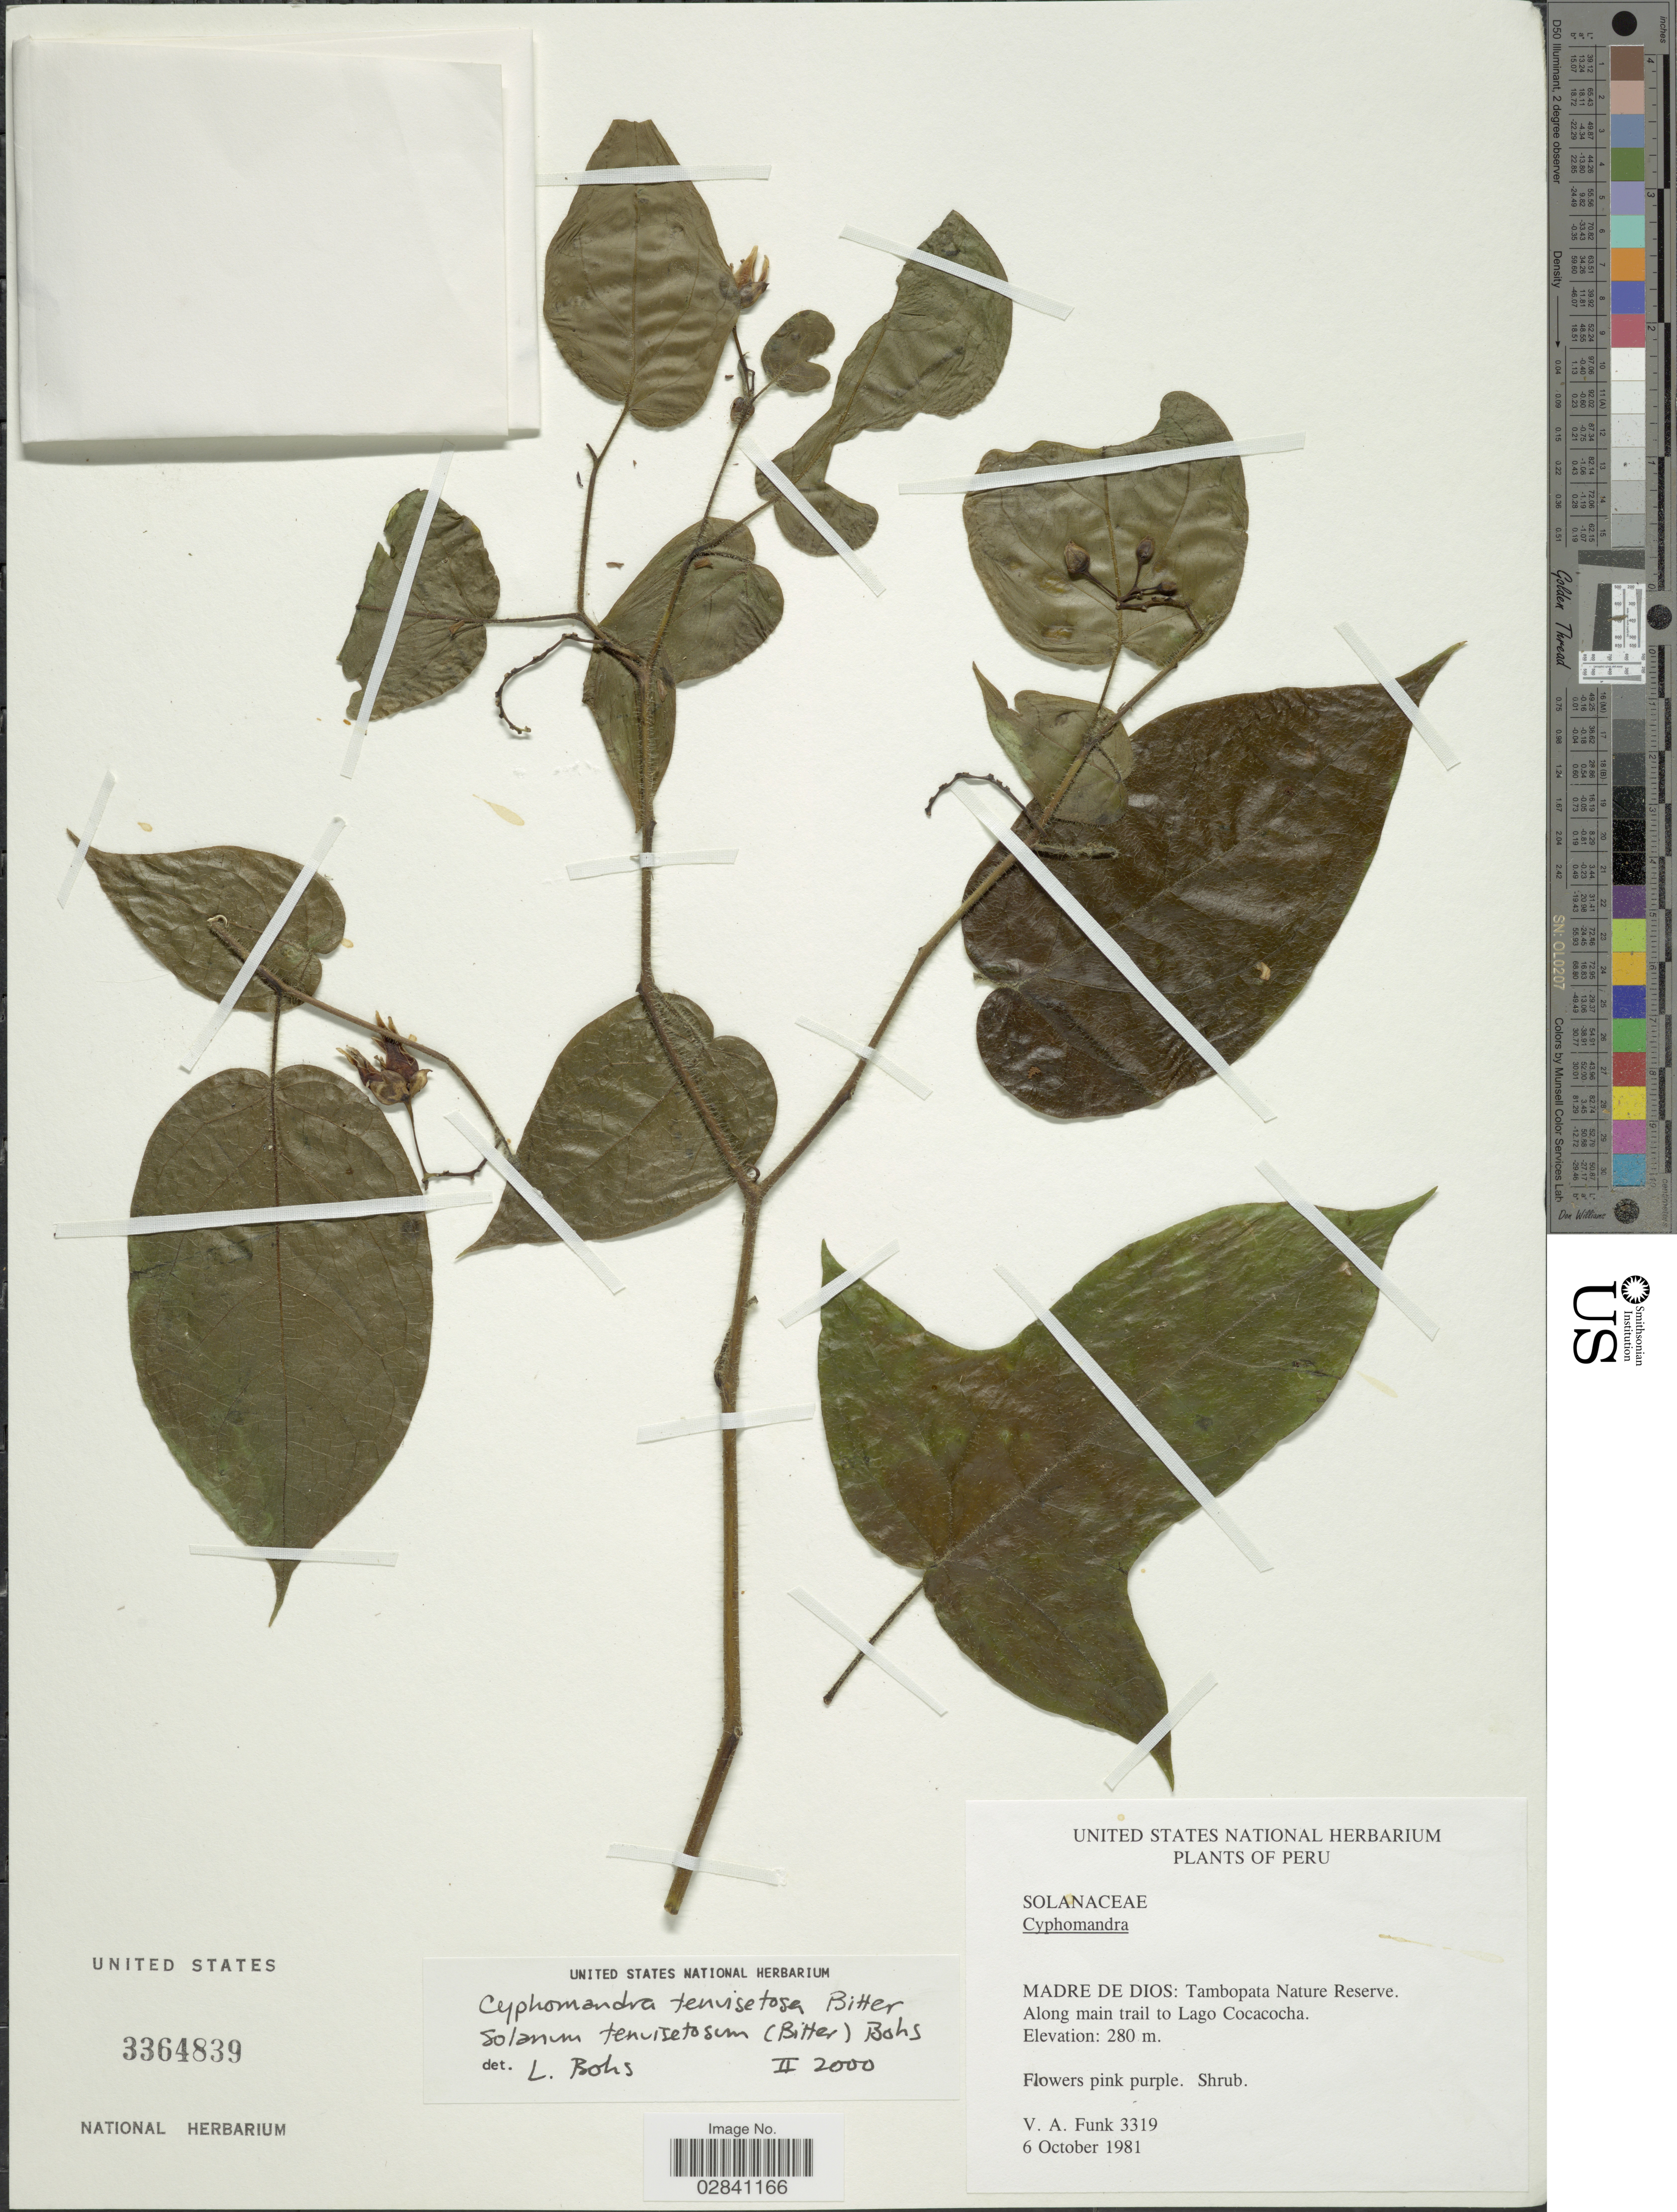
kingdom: Plantae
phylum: Tracheophyta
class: Magnoliopsida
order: Solanales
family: Solanaceae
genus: Cyphomandra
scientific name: Cyphomandra tenuisetosa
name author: Bitter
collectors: V. Funk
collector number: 3319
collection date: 1981-10-06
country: Peru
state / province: Madre de Dios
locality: Tambopata Nature Reserve. Along main trail to Lago Cocacocha.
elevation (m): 280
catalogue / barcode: US 3364839